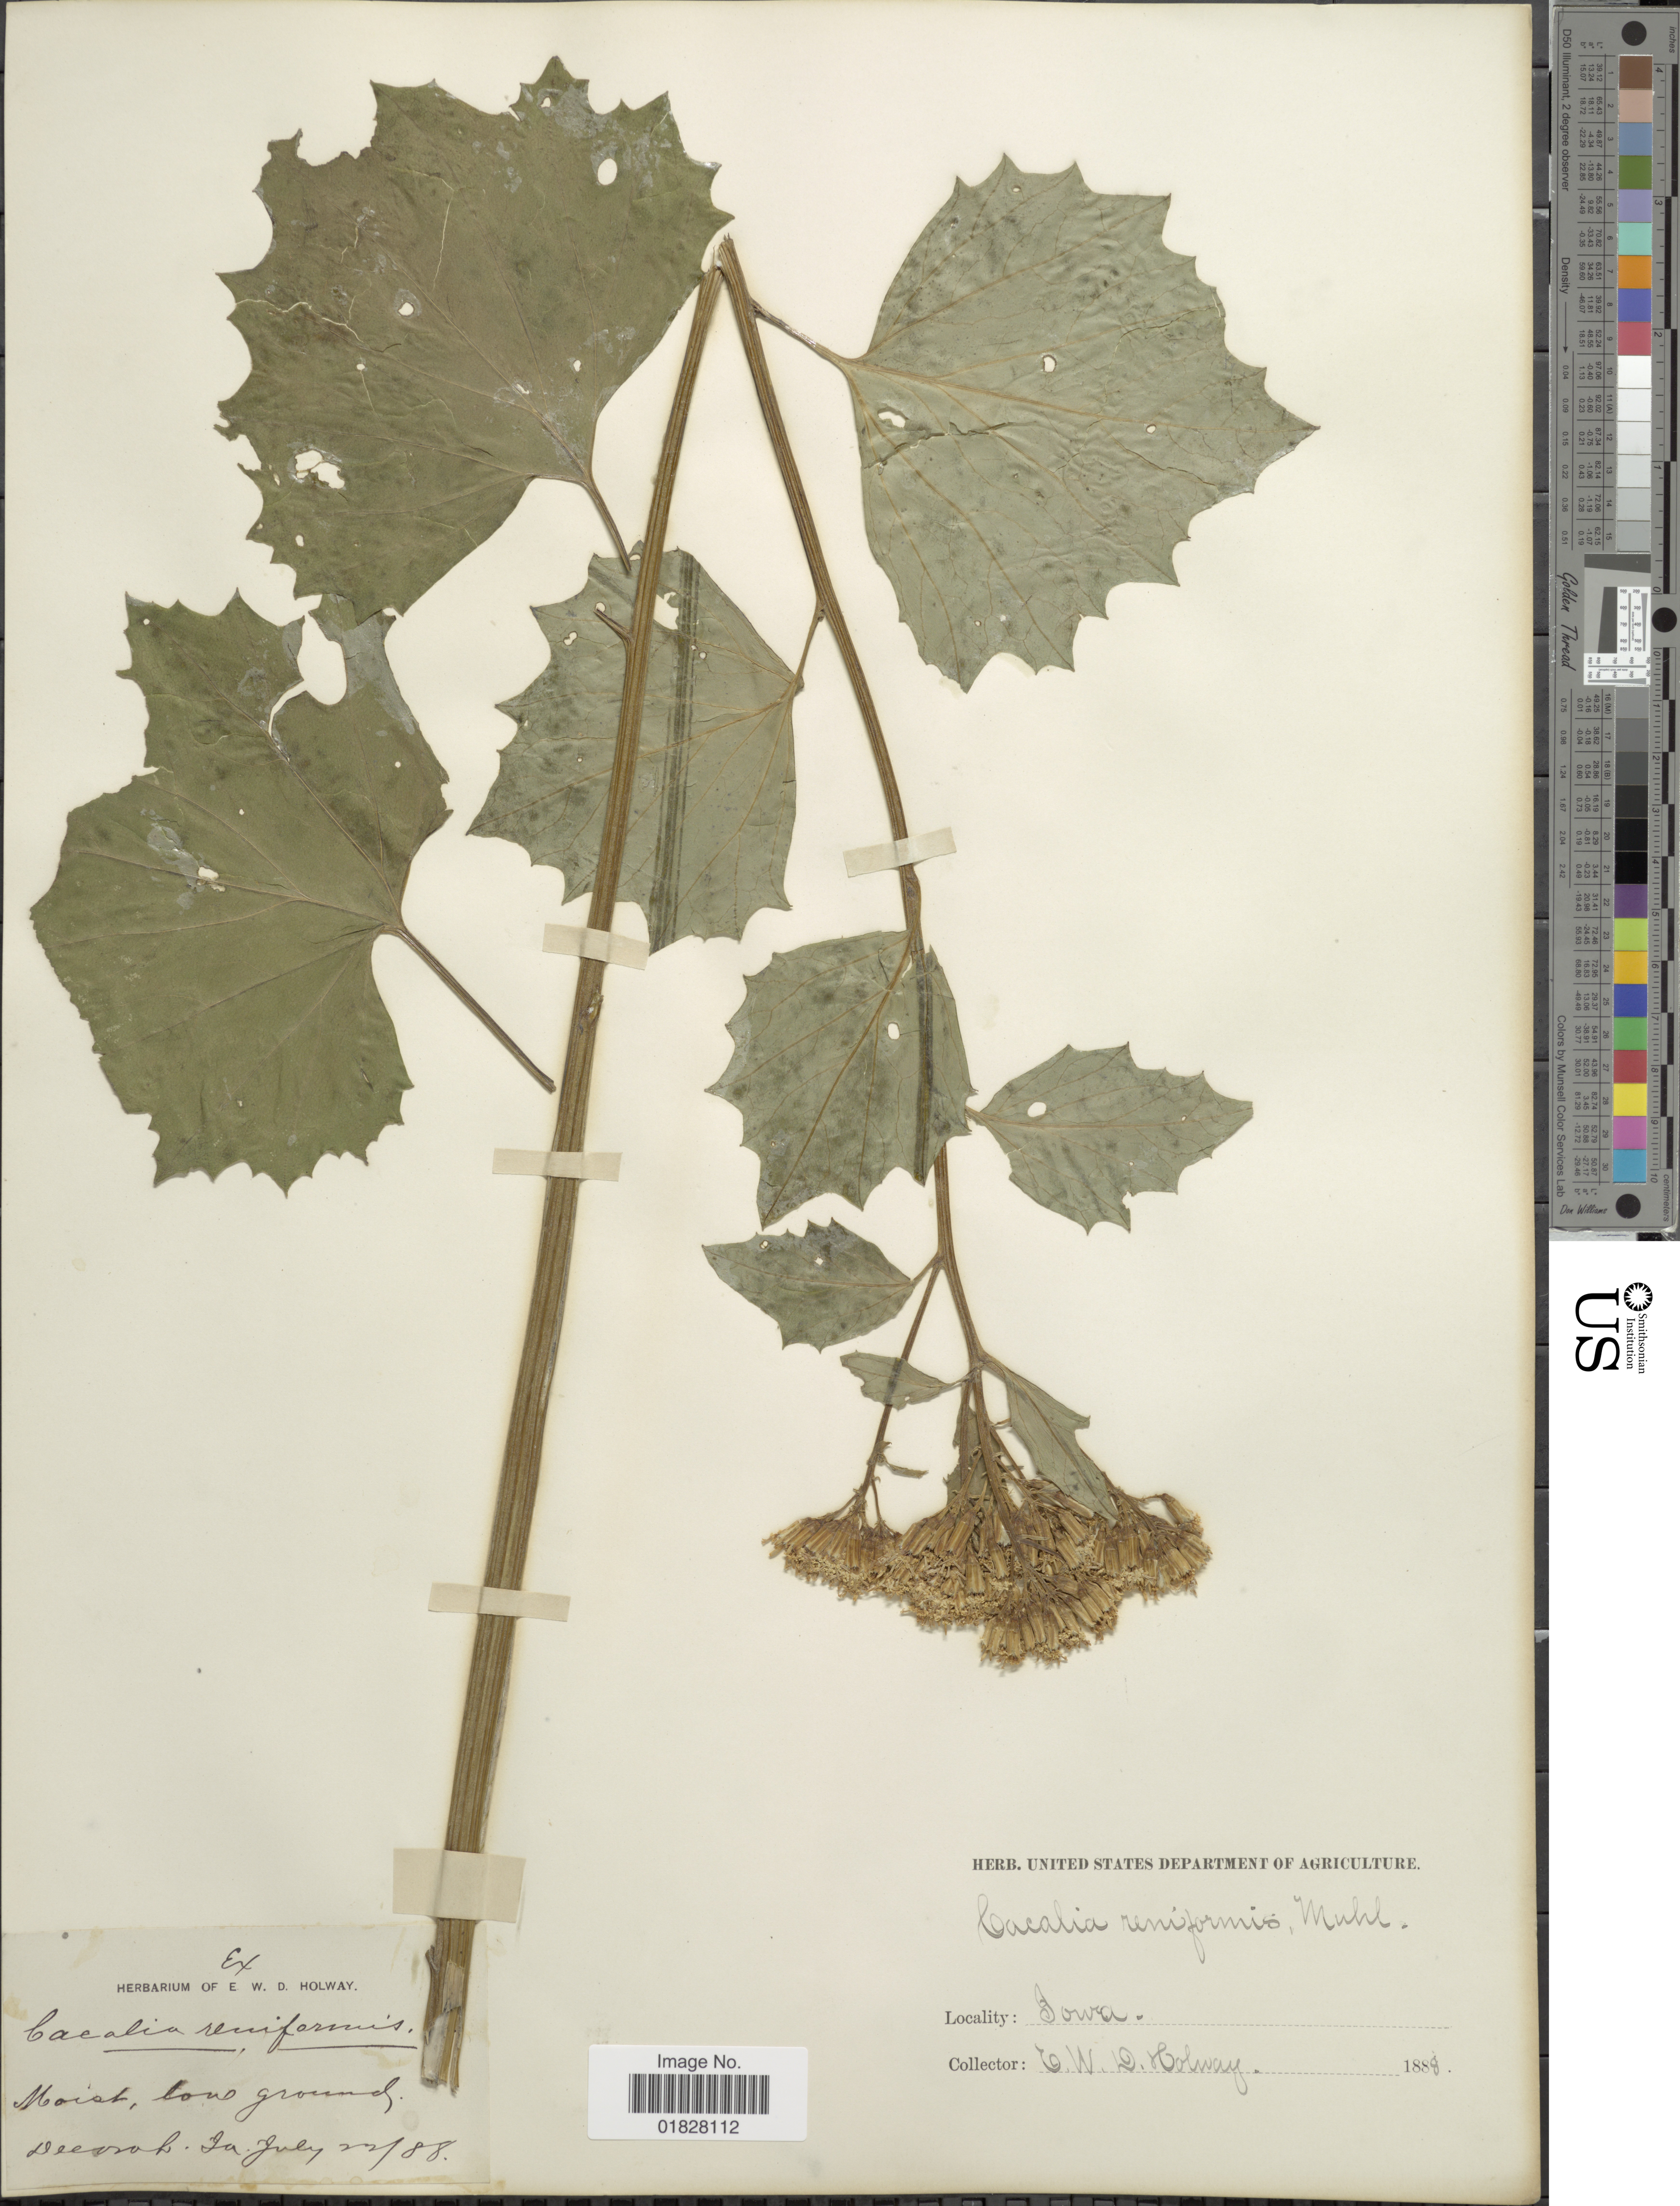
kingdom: Plantae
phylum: Tracheophyta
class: Magnoliopsida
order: Asterales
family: Asteraceae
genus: Arnoglossum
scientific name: Arnoglossum reniforme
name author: (Hook.) H. Rob.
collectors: E. W. D. Holway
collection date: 1888-07-22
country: United States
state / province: Iowa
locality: Moist, low ground. Decorah.